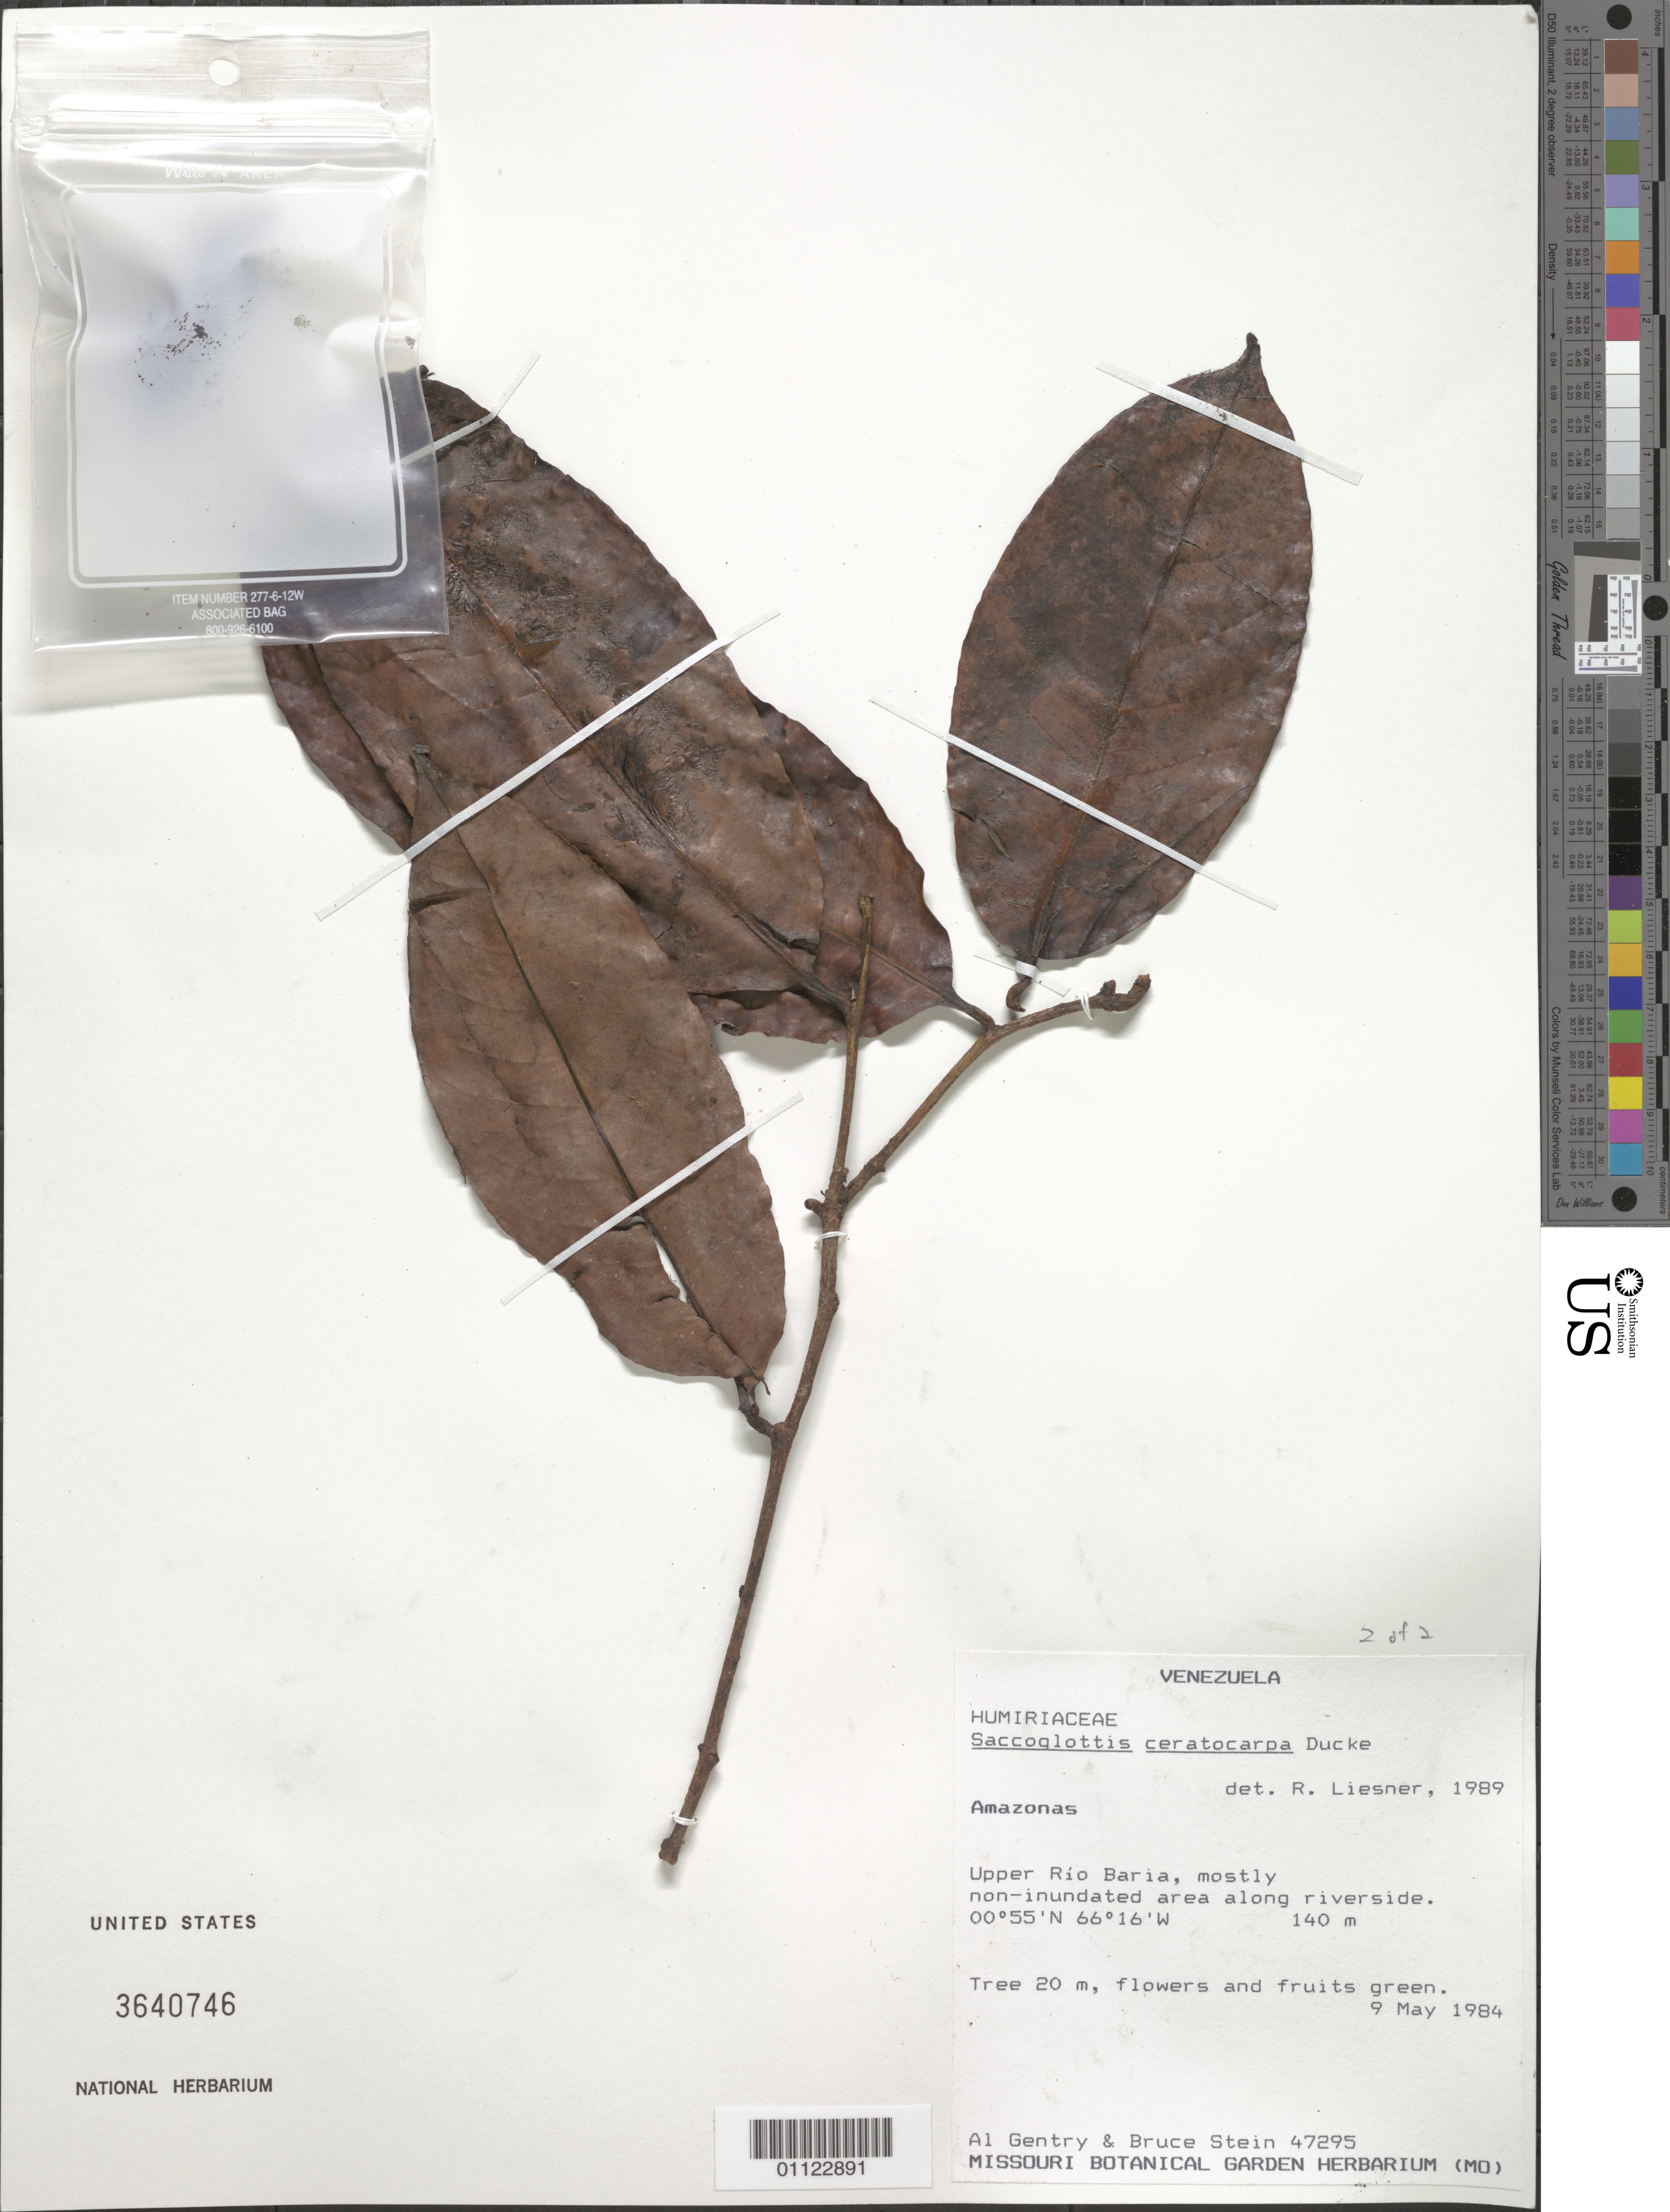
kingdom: Plantae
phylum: Tracheophyta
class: Magnoliopsida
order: Malpighiales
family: Humiriaceae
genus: Sacoglottis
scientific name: Sacoglottis ceratocarpa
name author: Ducke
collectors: A. H. Gentry & B. A. Stein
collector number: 47295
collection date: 1984-05-09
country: Venezuela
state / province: Amazonas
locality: Upper Río Baria.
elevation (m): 140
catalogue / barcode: US 3640746